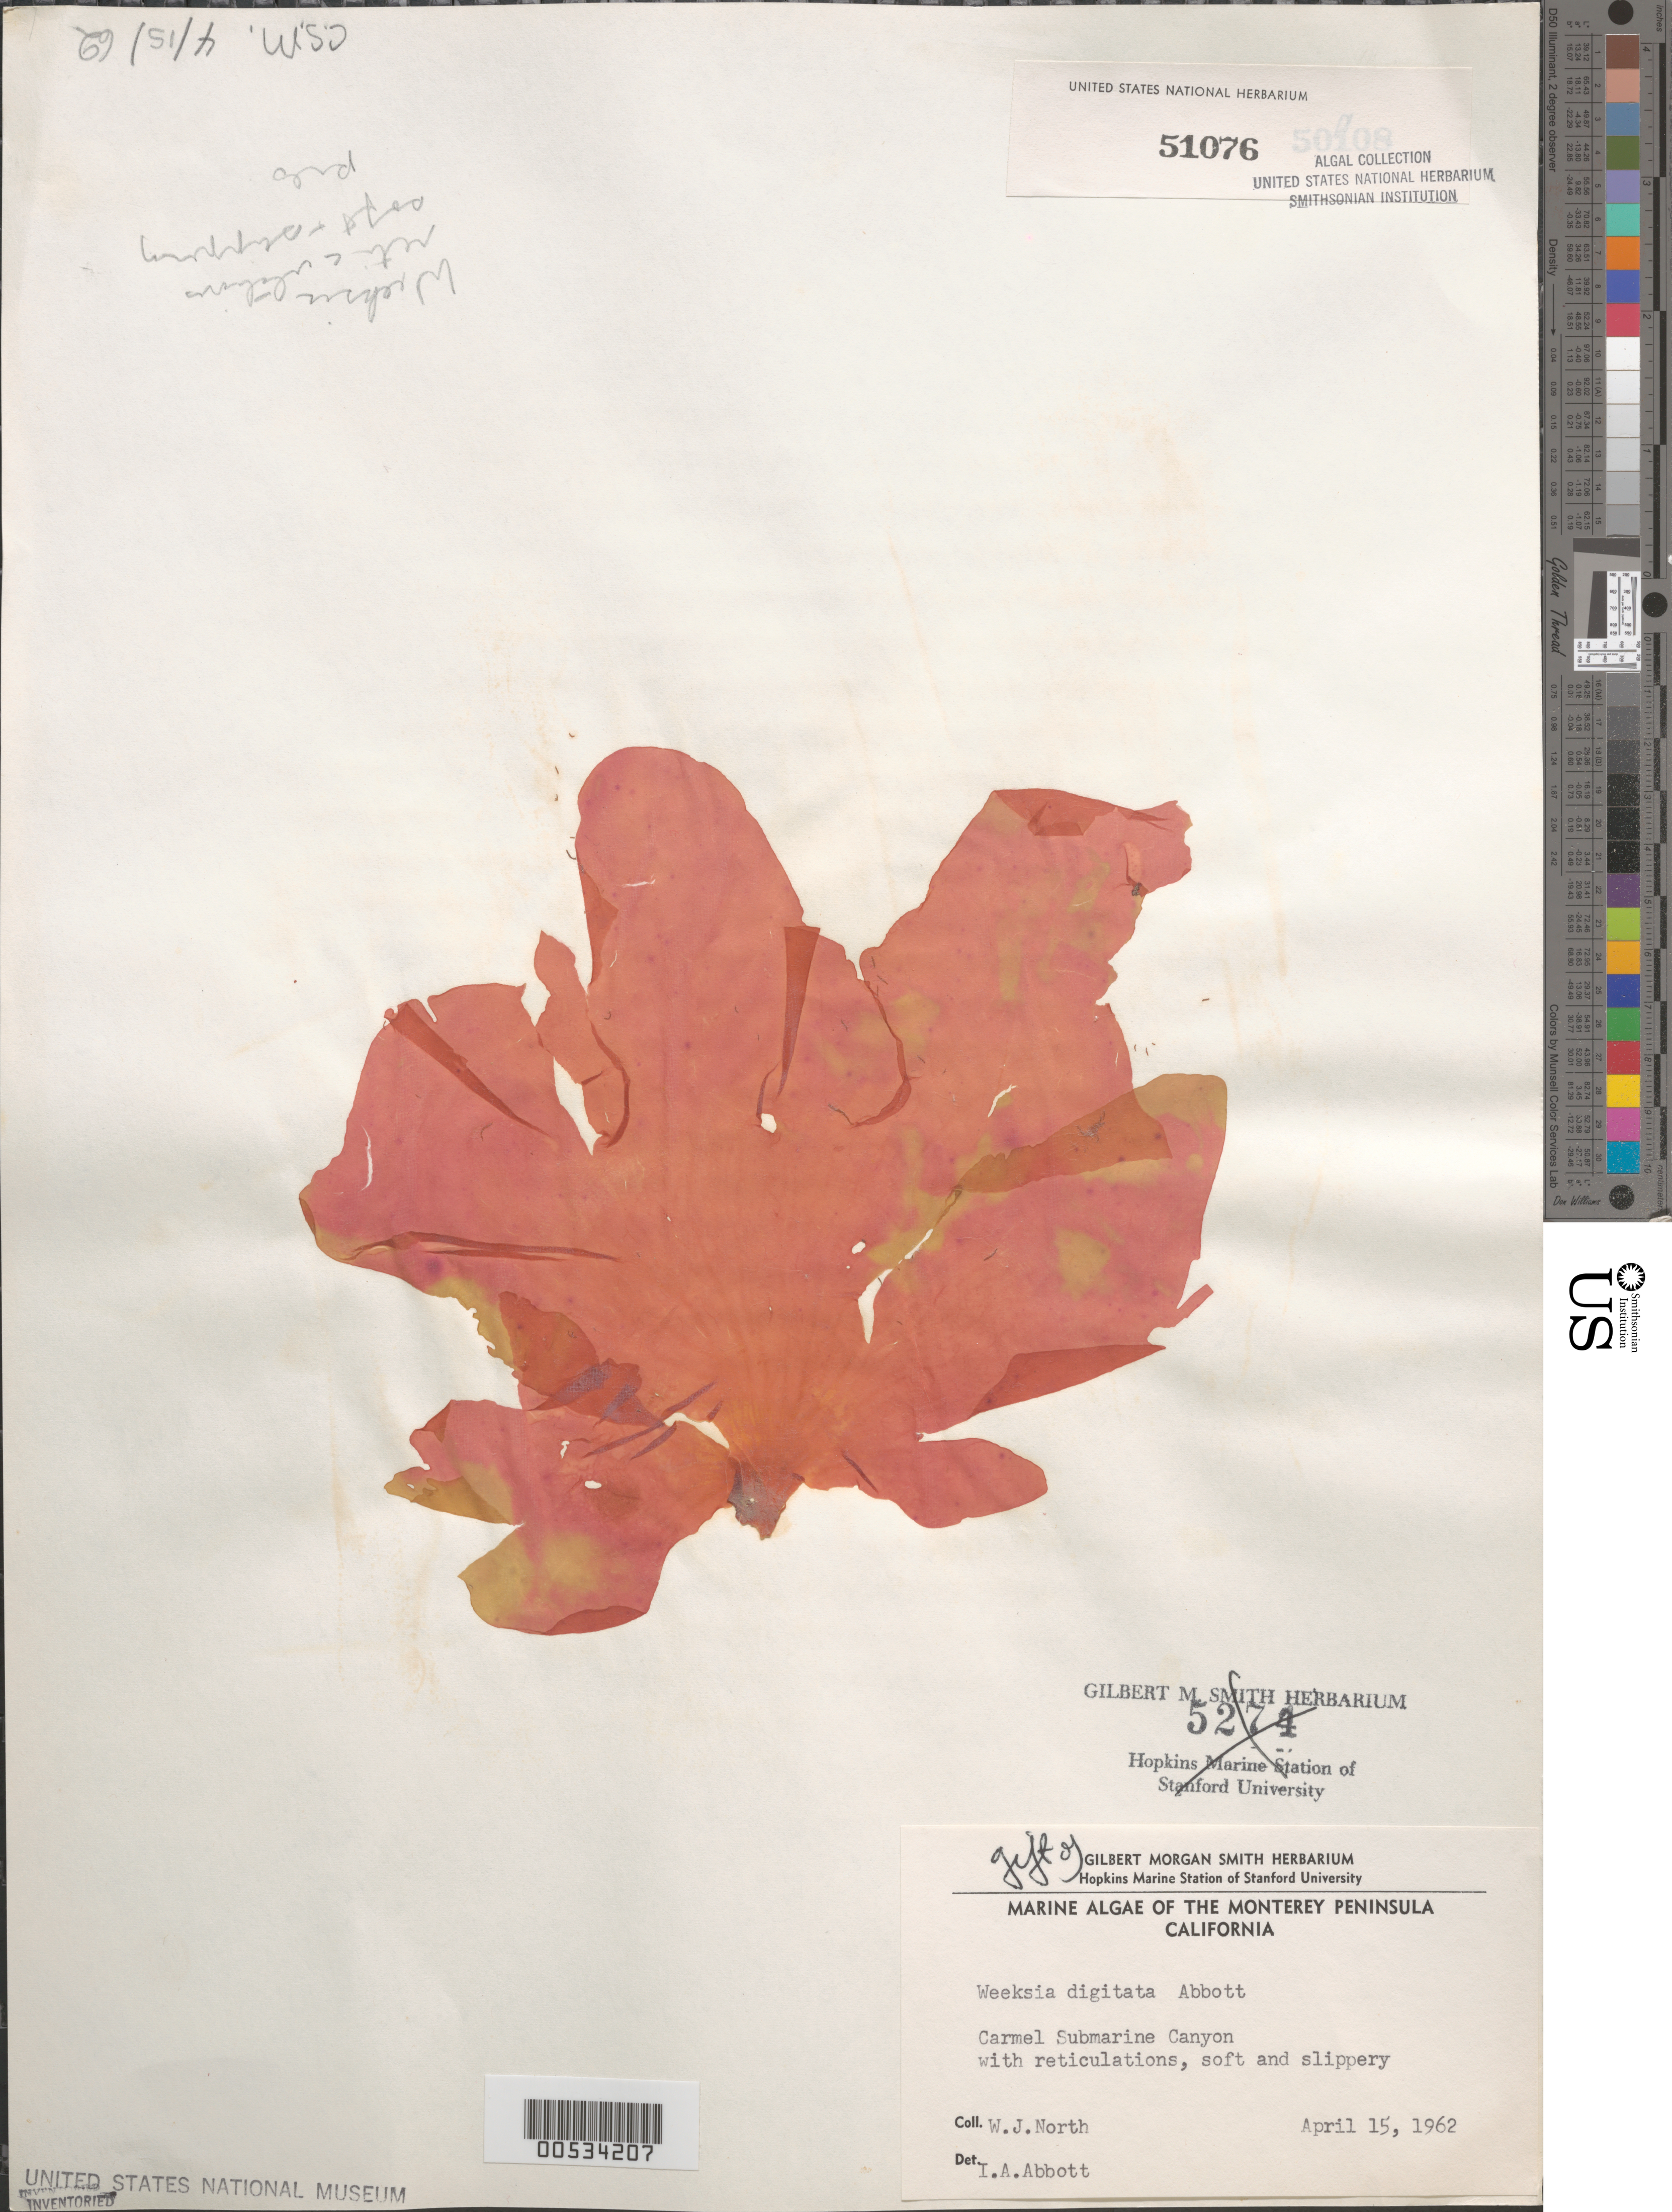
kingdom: Plantae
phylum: Rhodophyta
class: Florideophyceae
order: Gigartinales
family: Dumontiaceae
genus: Weeksia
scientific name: Weeksia digitata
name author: I.A. Abbott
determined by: Abbott, Isabella A.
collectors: W. North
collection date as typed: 15 Apr 1962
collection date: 1962-04-15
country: United States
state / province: California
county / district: Monterey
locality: Carmel Submarine Canyon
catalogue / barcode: US 51076